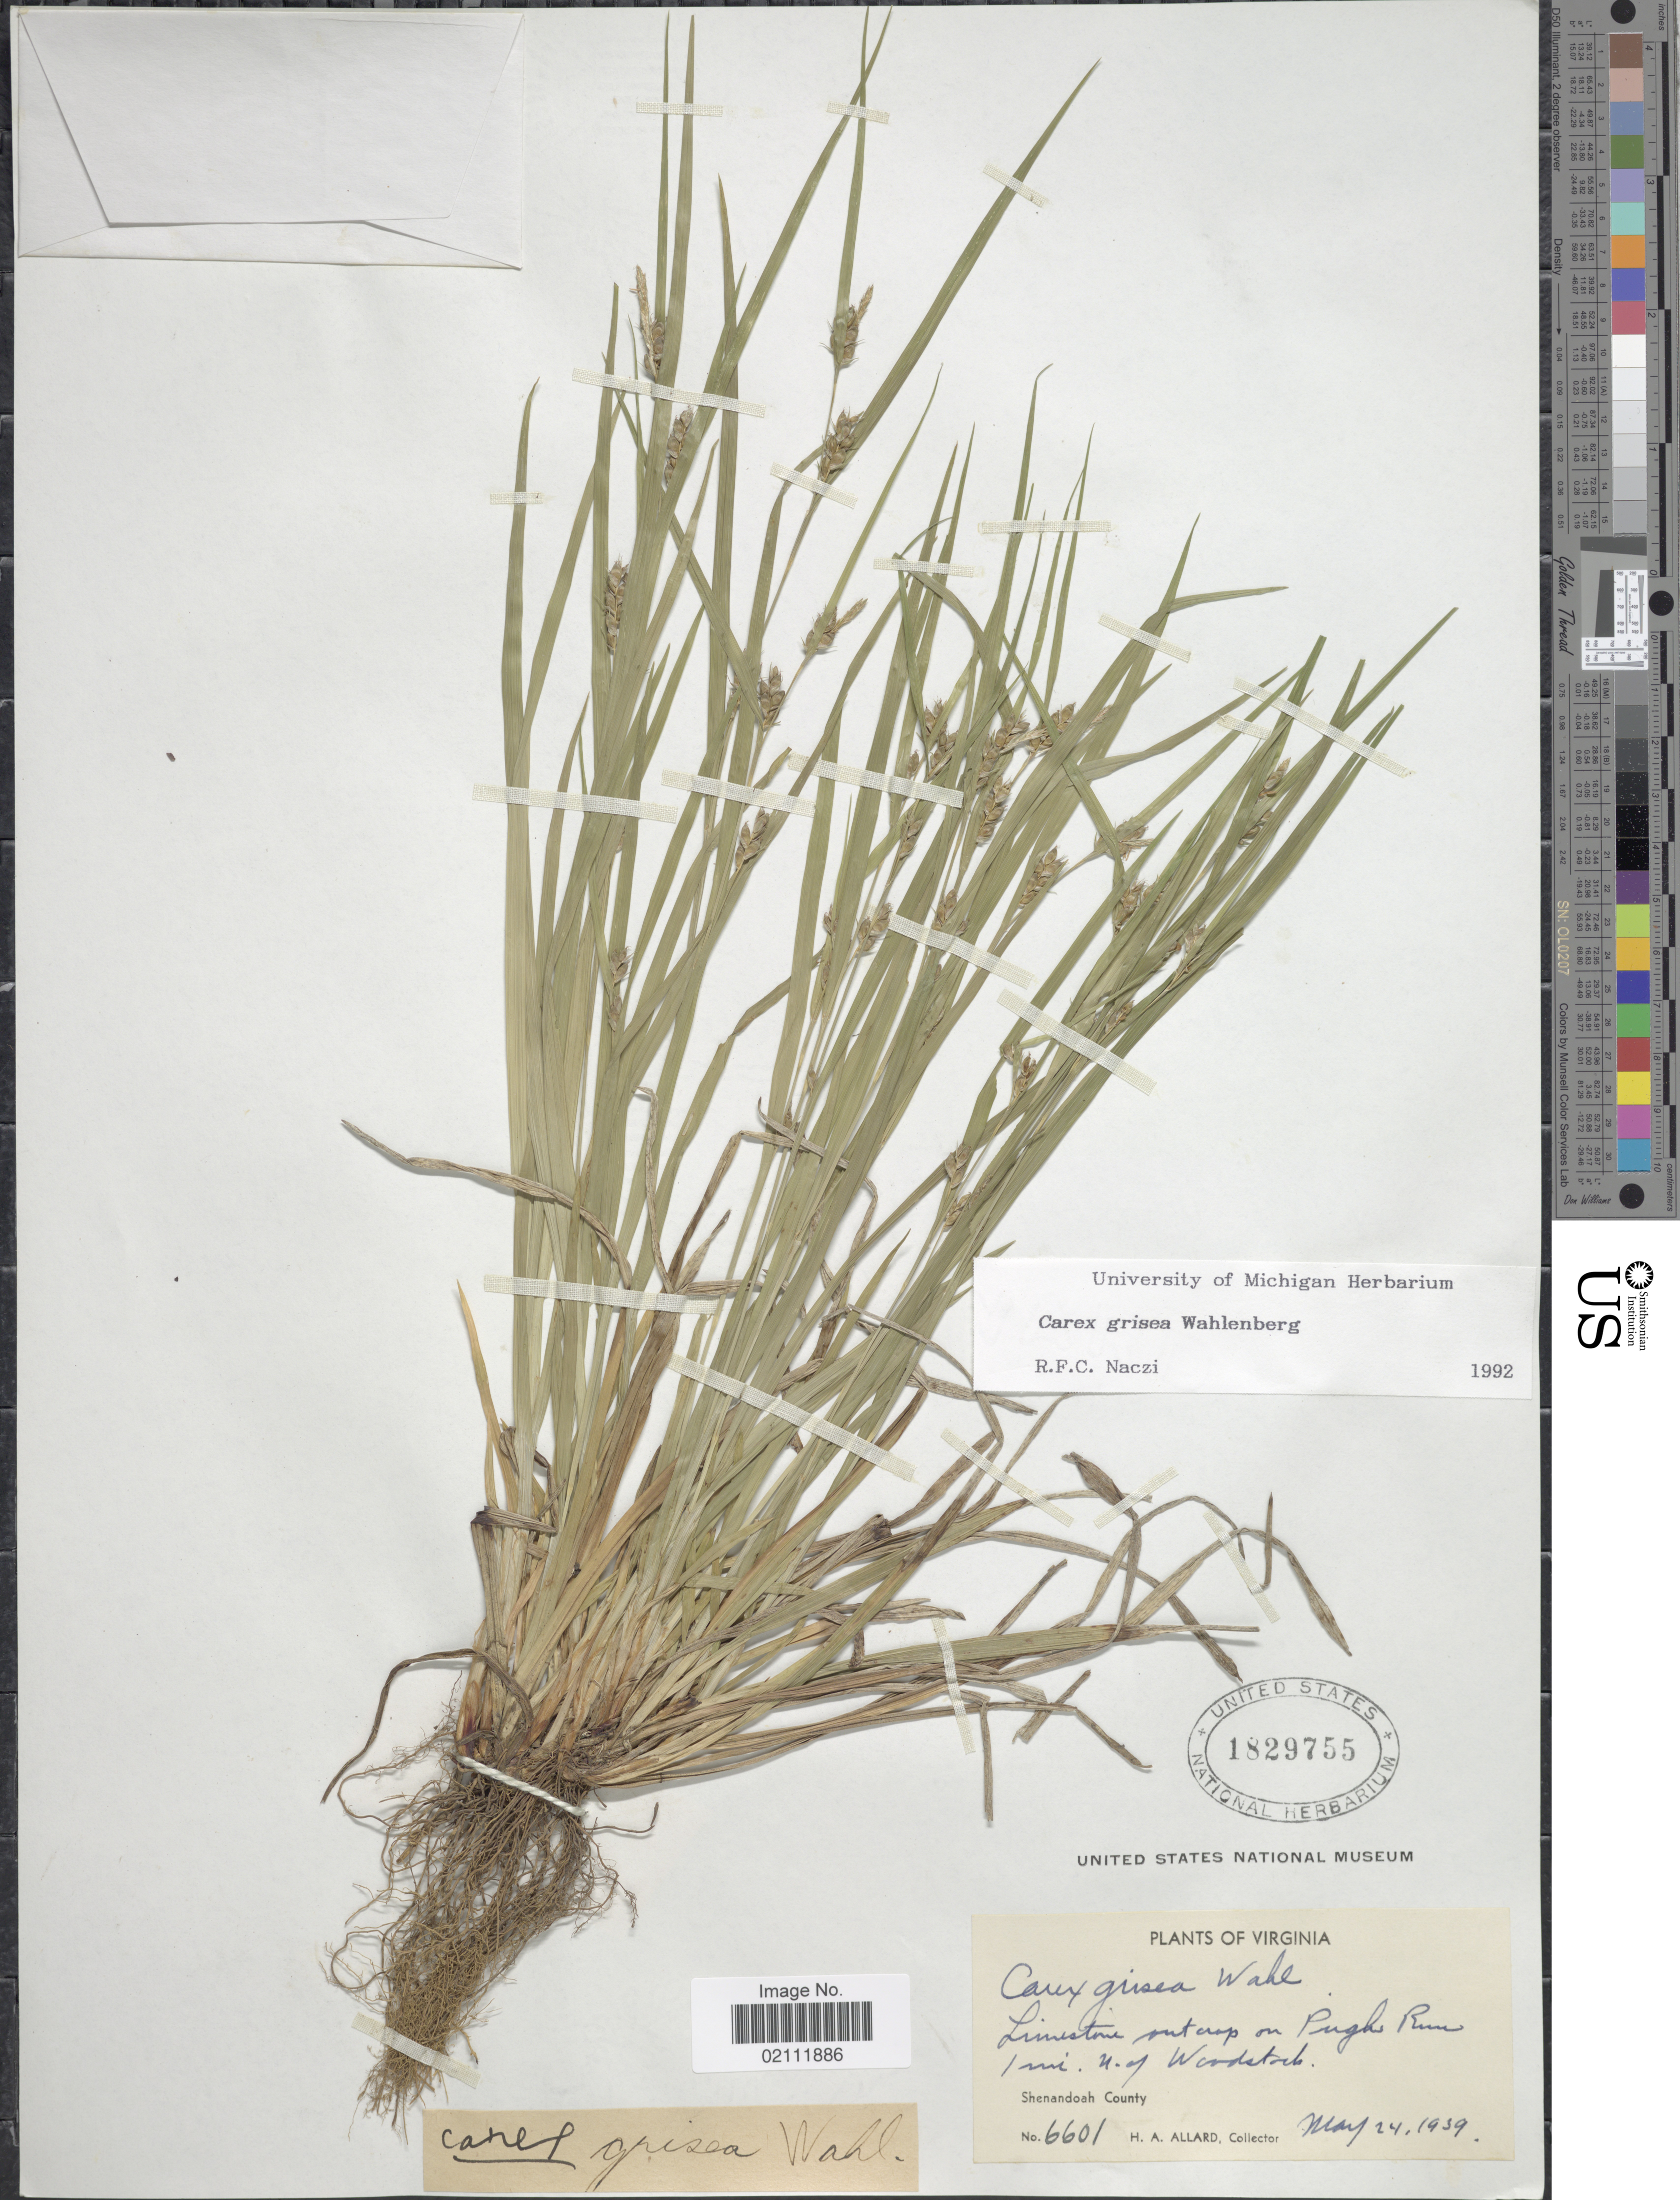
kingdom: Plantae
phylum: Tracheophyta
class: Liliopsida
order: Poales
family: Cyperaceae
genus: Carex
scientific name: Carex grisea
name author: Wahlenb.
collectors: H. A. Allard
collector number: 6601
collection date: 1939-05-24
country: United States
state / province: Virginia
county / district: Shenandoah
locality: Limestone outcrop on Pughs Run, 1 mi. N. of Woodstock. Shenandoah County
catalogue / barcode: US 1829755